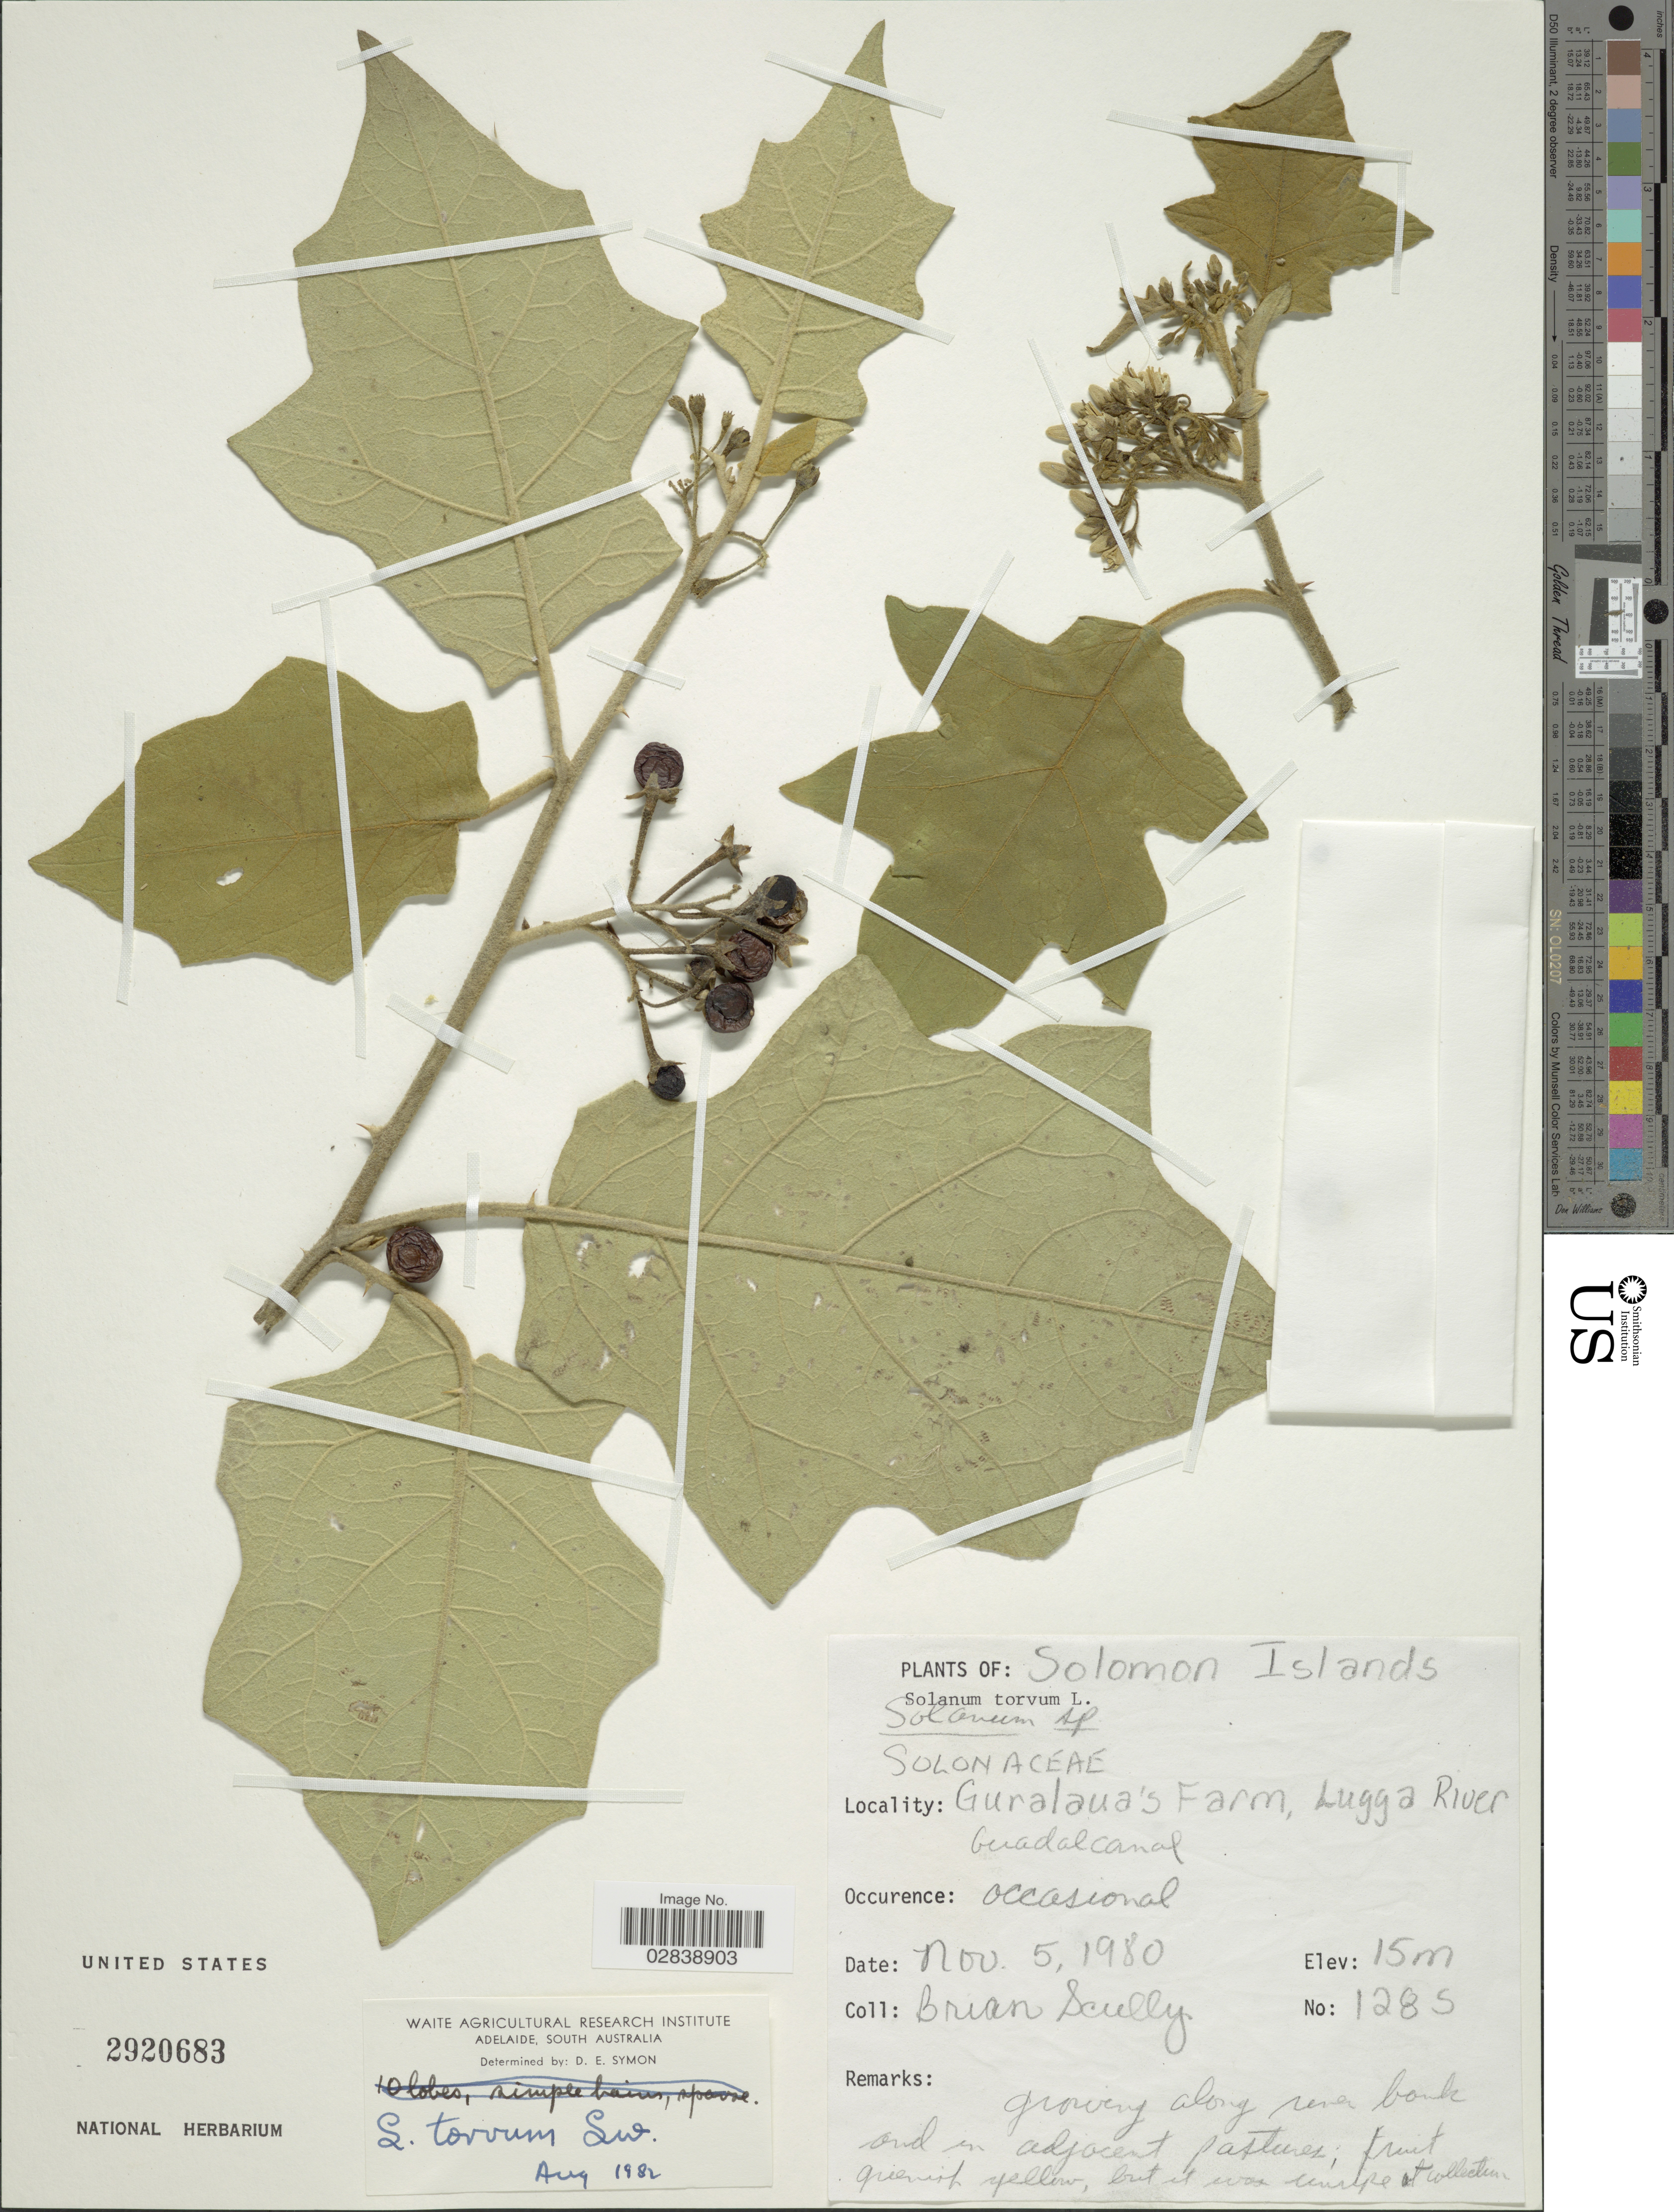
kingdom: Plantae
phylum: Tracheophyta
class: Magnoliopsida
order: Solanales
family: Solanaceae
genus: Solanum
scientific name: Solanum torvum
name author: Sw.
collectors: B. Scully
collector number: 1285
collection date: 1980-11-05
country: Solomon Islands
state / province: Solomon Islands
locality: Guralaua's Farm, Lugga River, Guadalcanal.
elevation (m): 15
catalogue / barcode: US 2920683